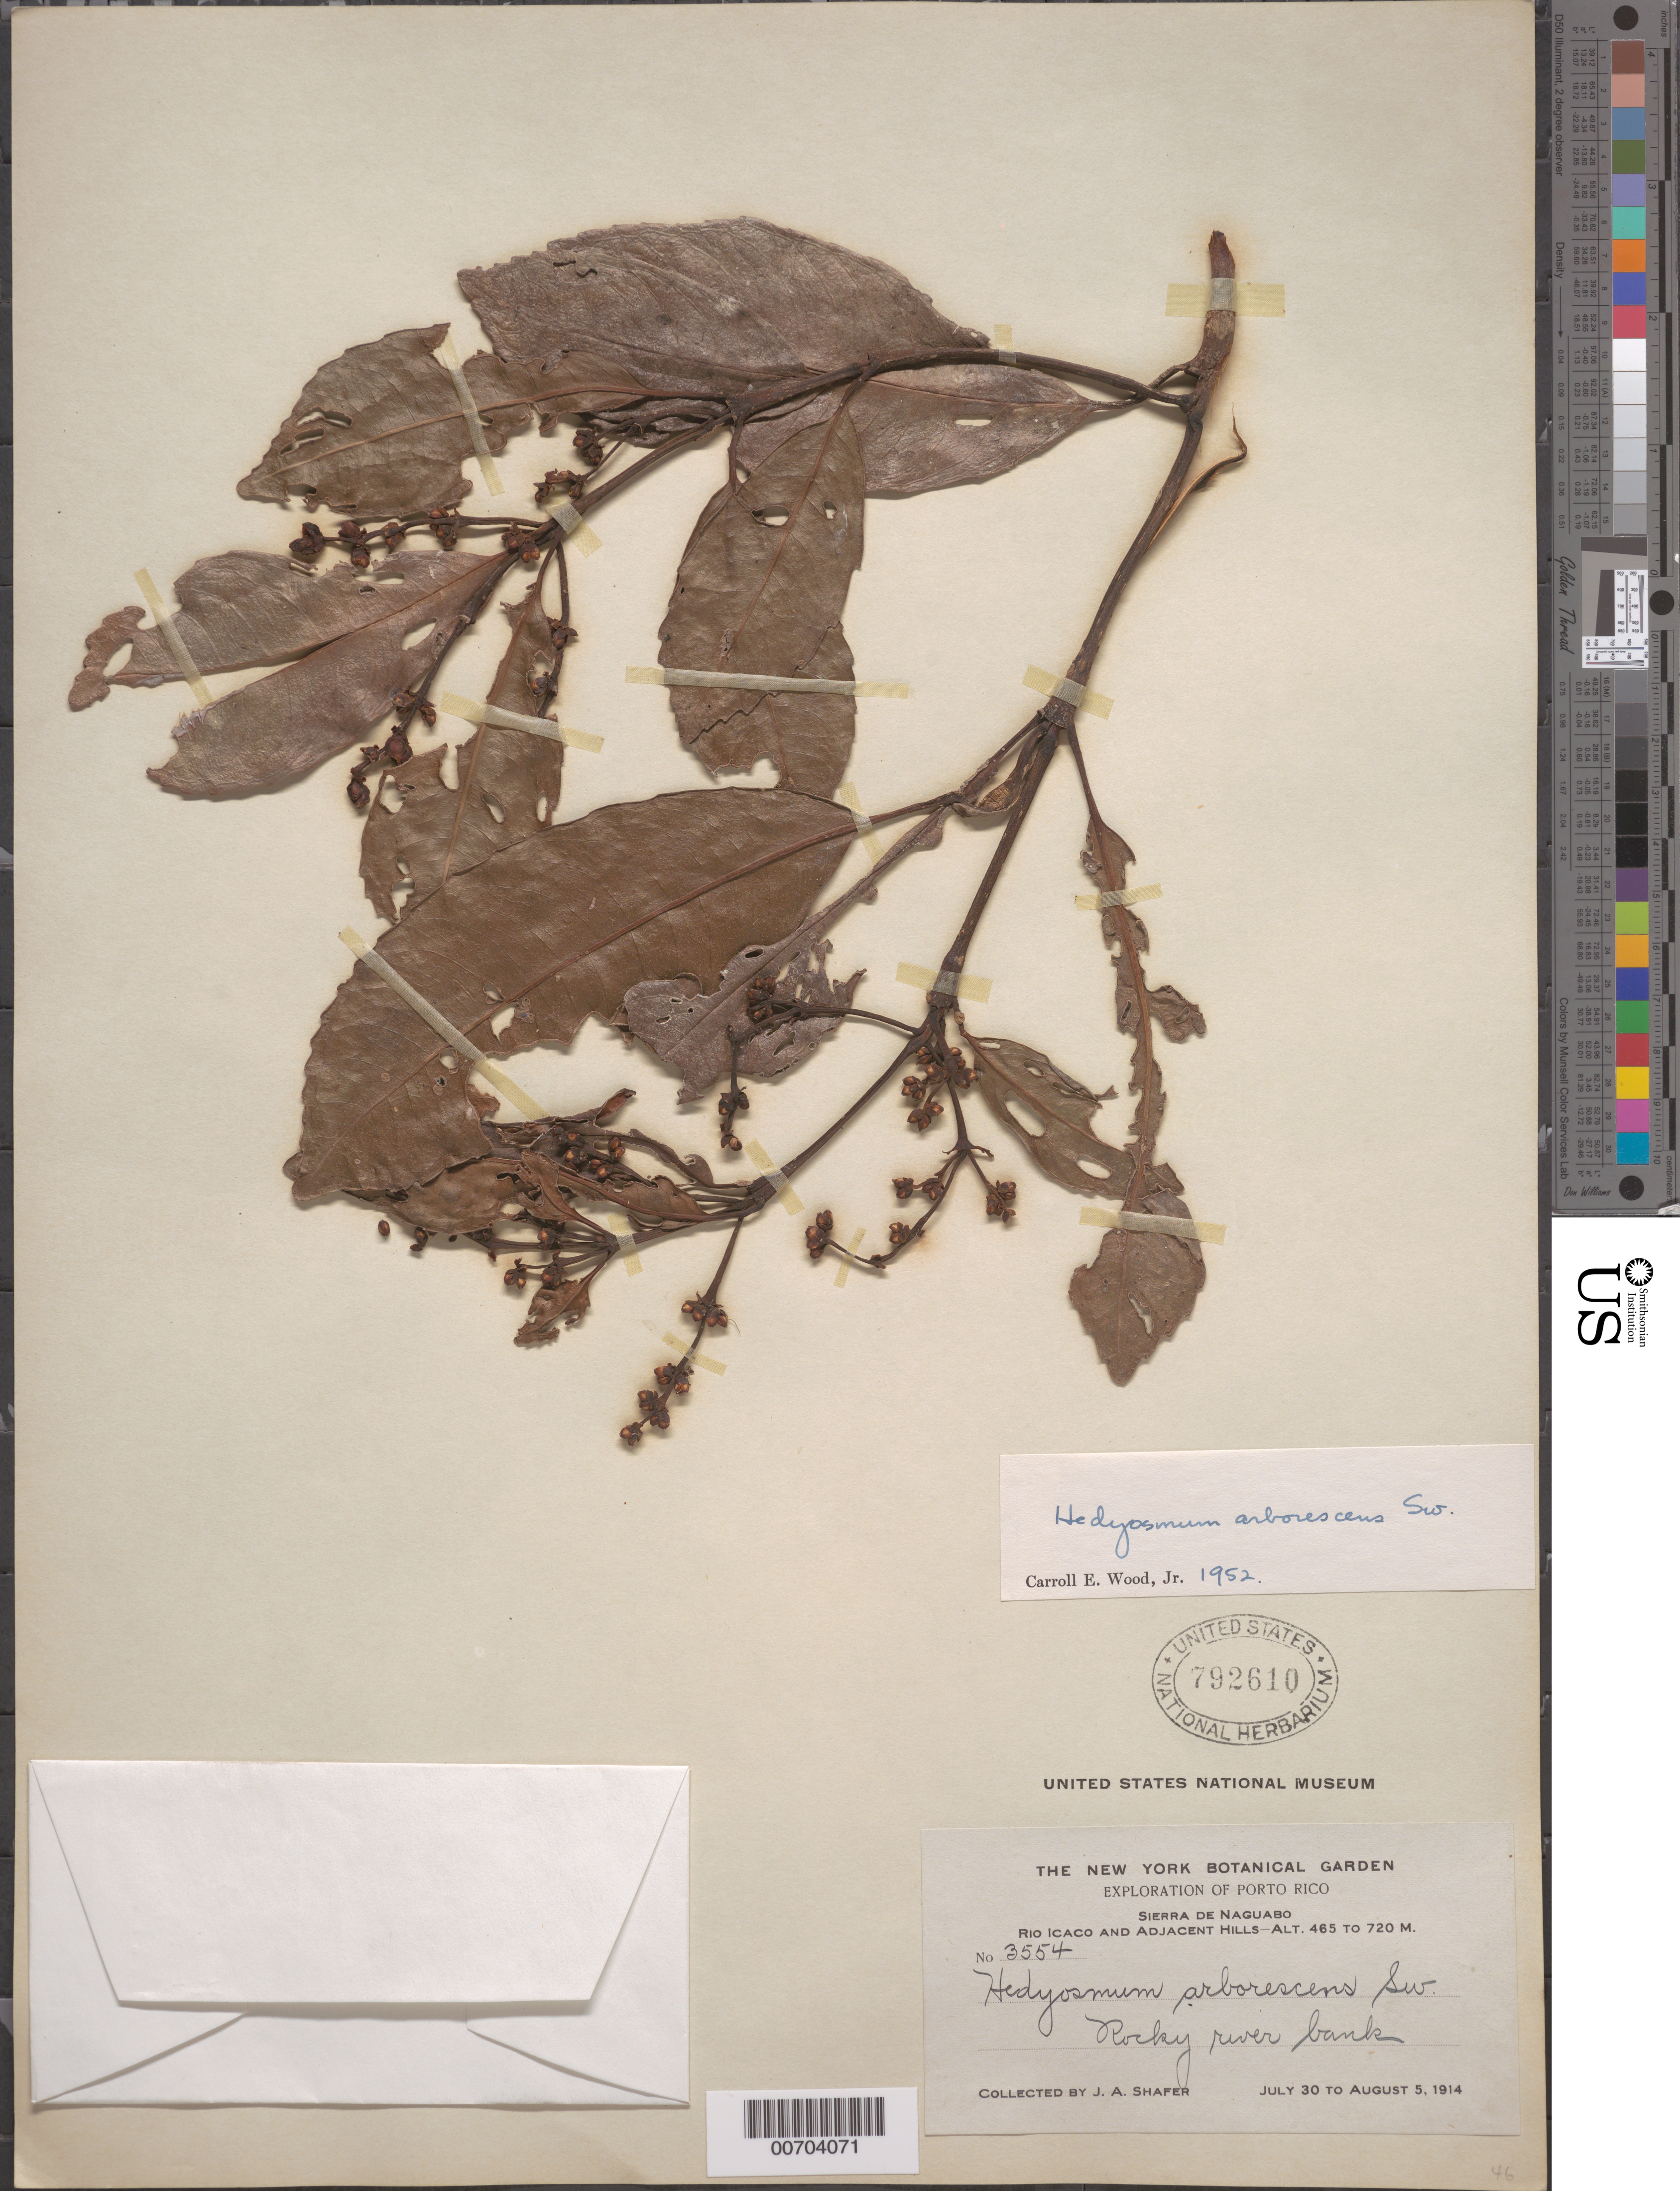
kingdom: Plantae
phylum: Tracheophyta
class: Magnoliopsida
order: Chloranthales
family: Chloranthaceae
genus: Hedyosmum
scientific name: Hedyosmum arborescens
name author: Sw.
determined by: Wood, C. E., Jr.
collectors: J. A. Shafer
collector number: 3554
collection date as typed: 30 Jul 1914 to 05 Aug 1914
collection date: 1914-07-30/1914-08-05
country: Puerto Rico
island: Greater Antilles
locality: Sierra de Naguabo, Río Icaco and adjacent hills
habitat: Rocky river bank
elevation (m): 465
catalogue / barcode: US 792610